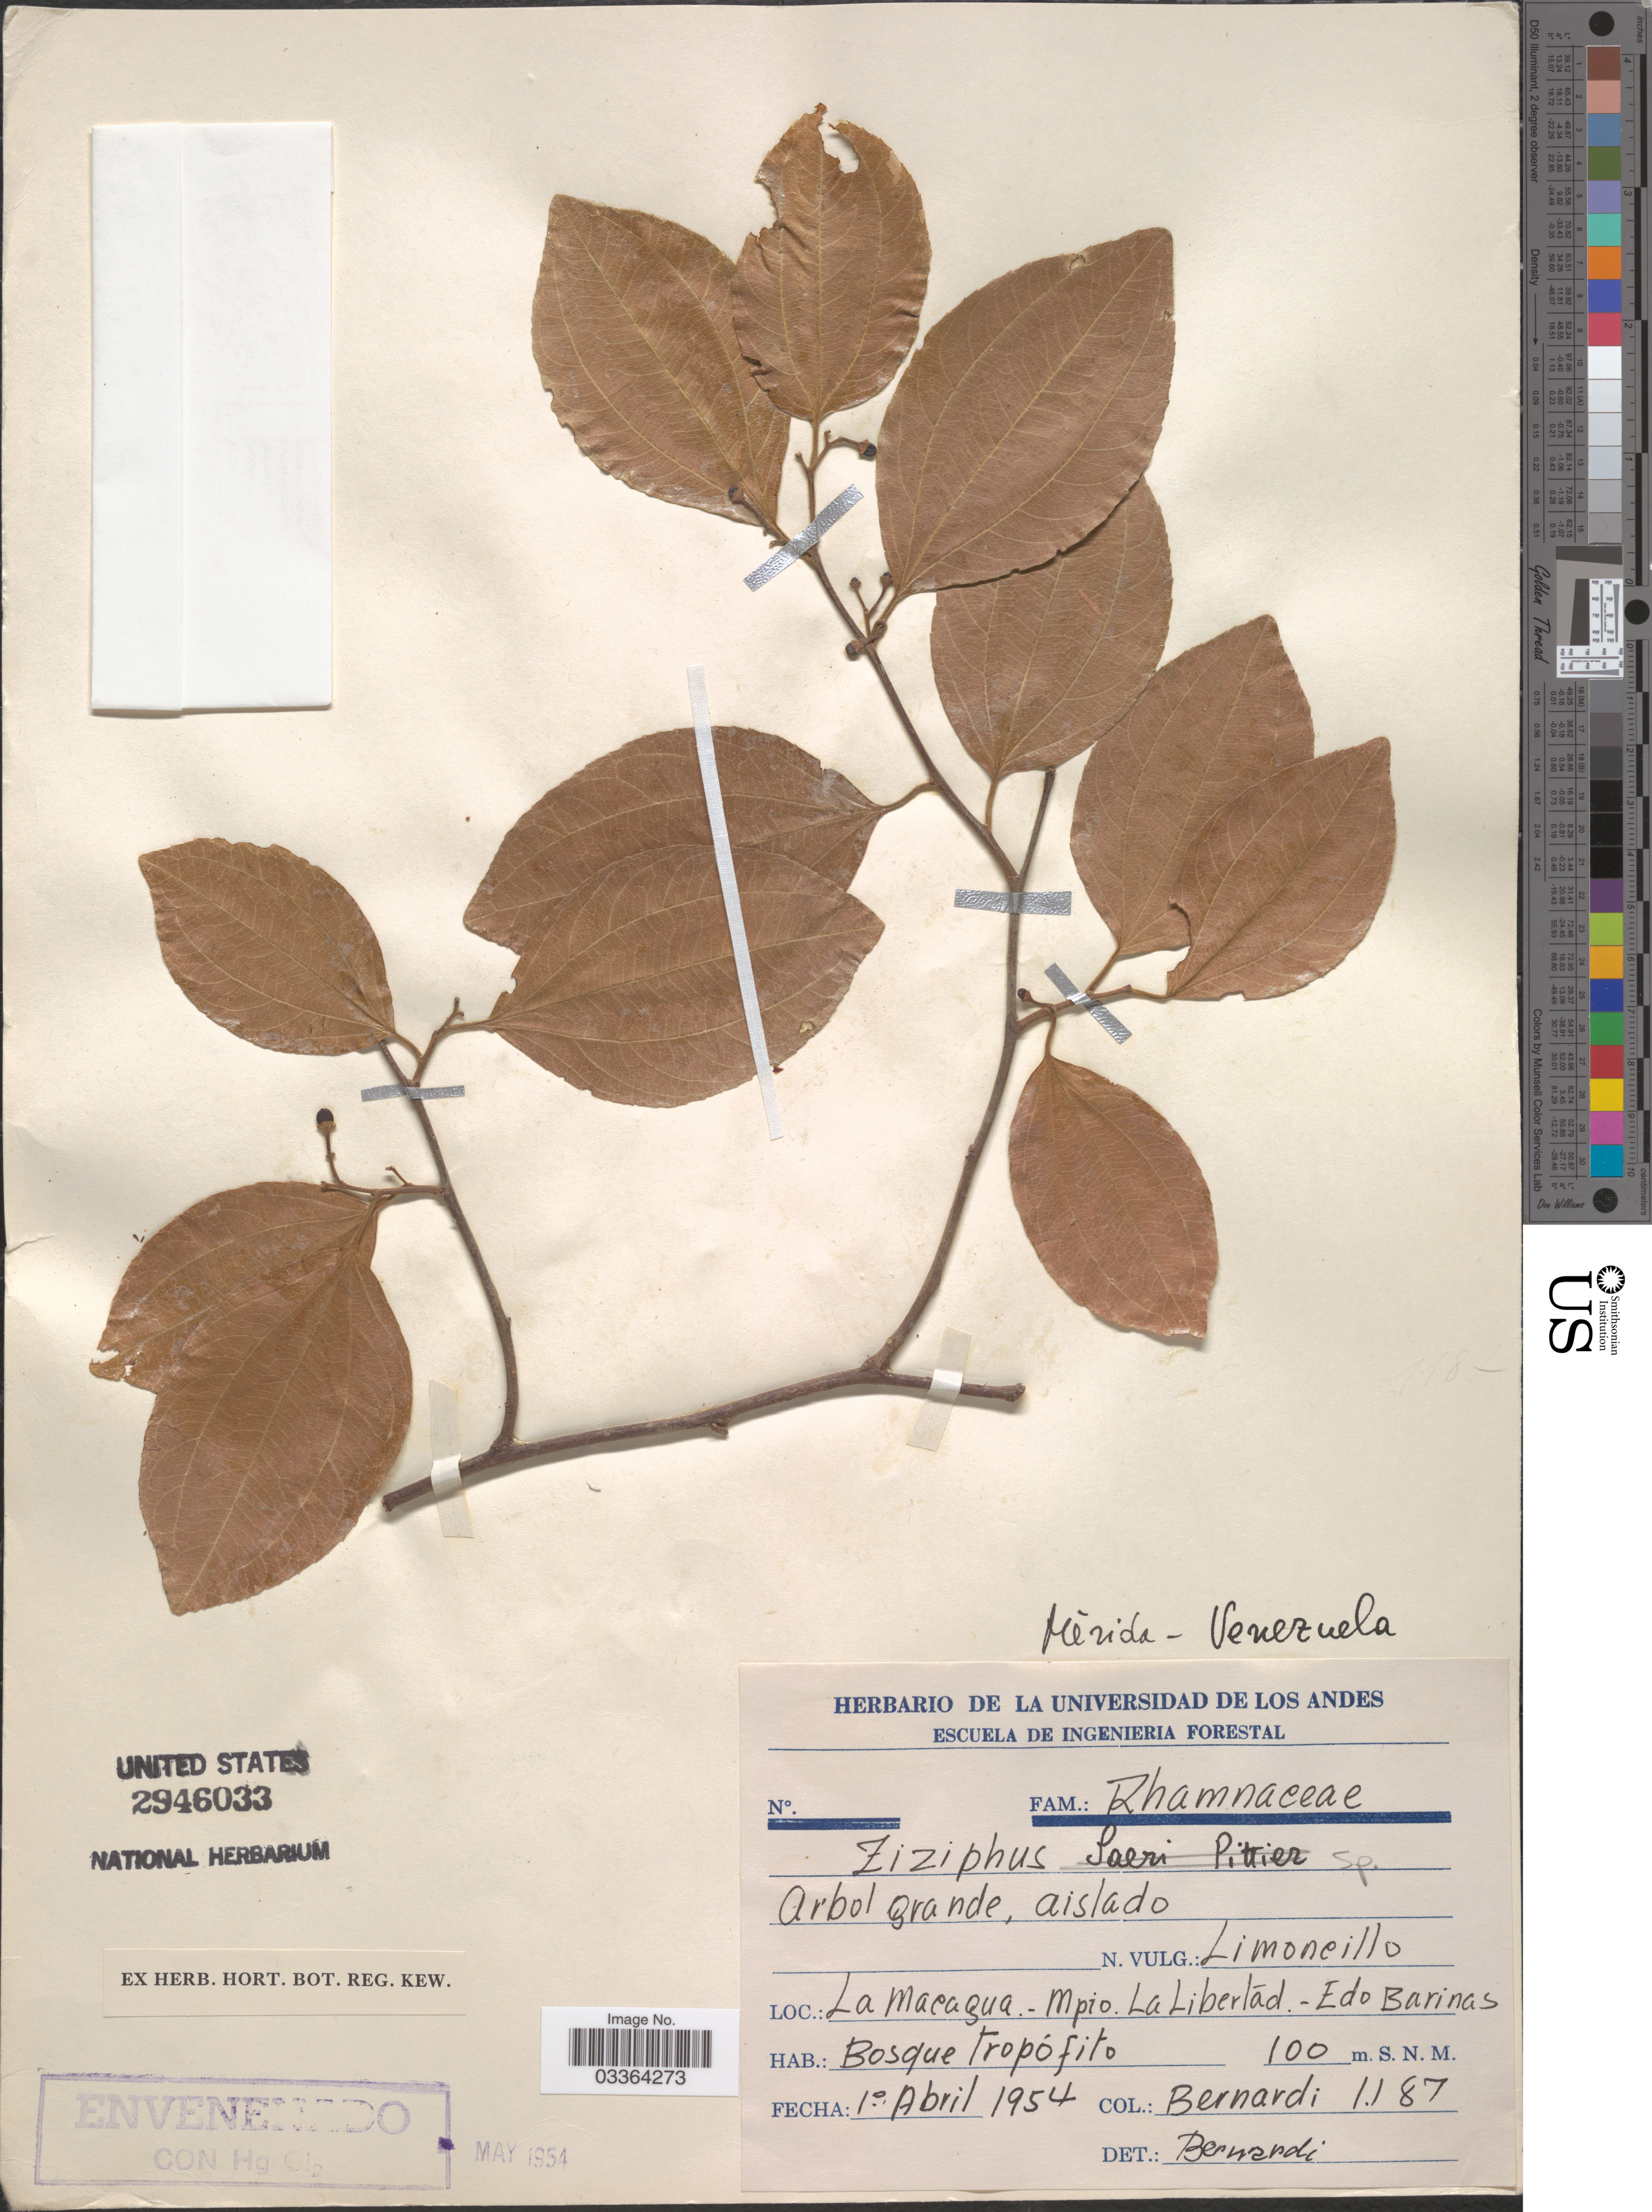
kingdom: Plantae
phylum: Tracheophyta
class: Magnoliopsida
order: Rosales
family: Rhamnaceae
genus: Ziziphus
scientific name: Ziziphus sp.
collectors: Bernardi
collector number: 1187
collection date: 1954-04-10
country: Venezuela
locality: Mérida, La Macagua - Mpio. La Libertad - Edo Barinas.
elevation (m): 100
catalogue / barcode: US 2946033